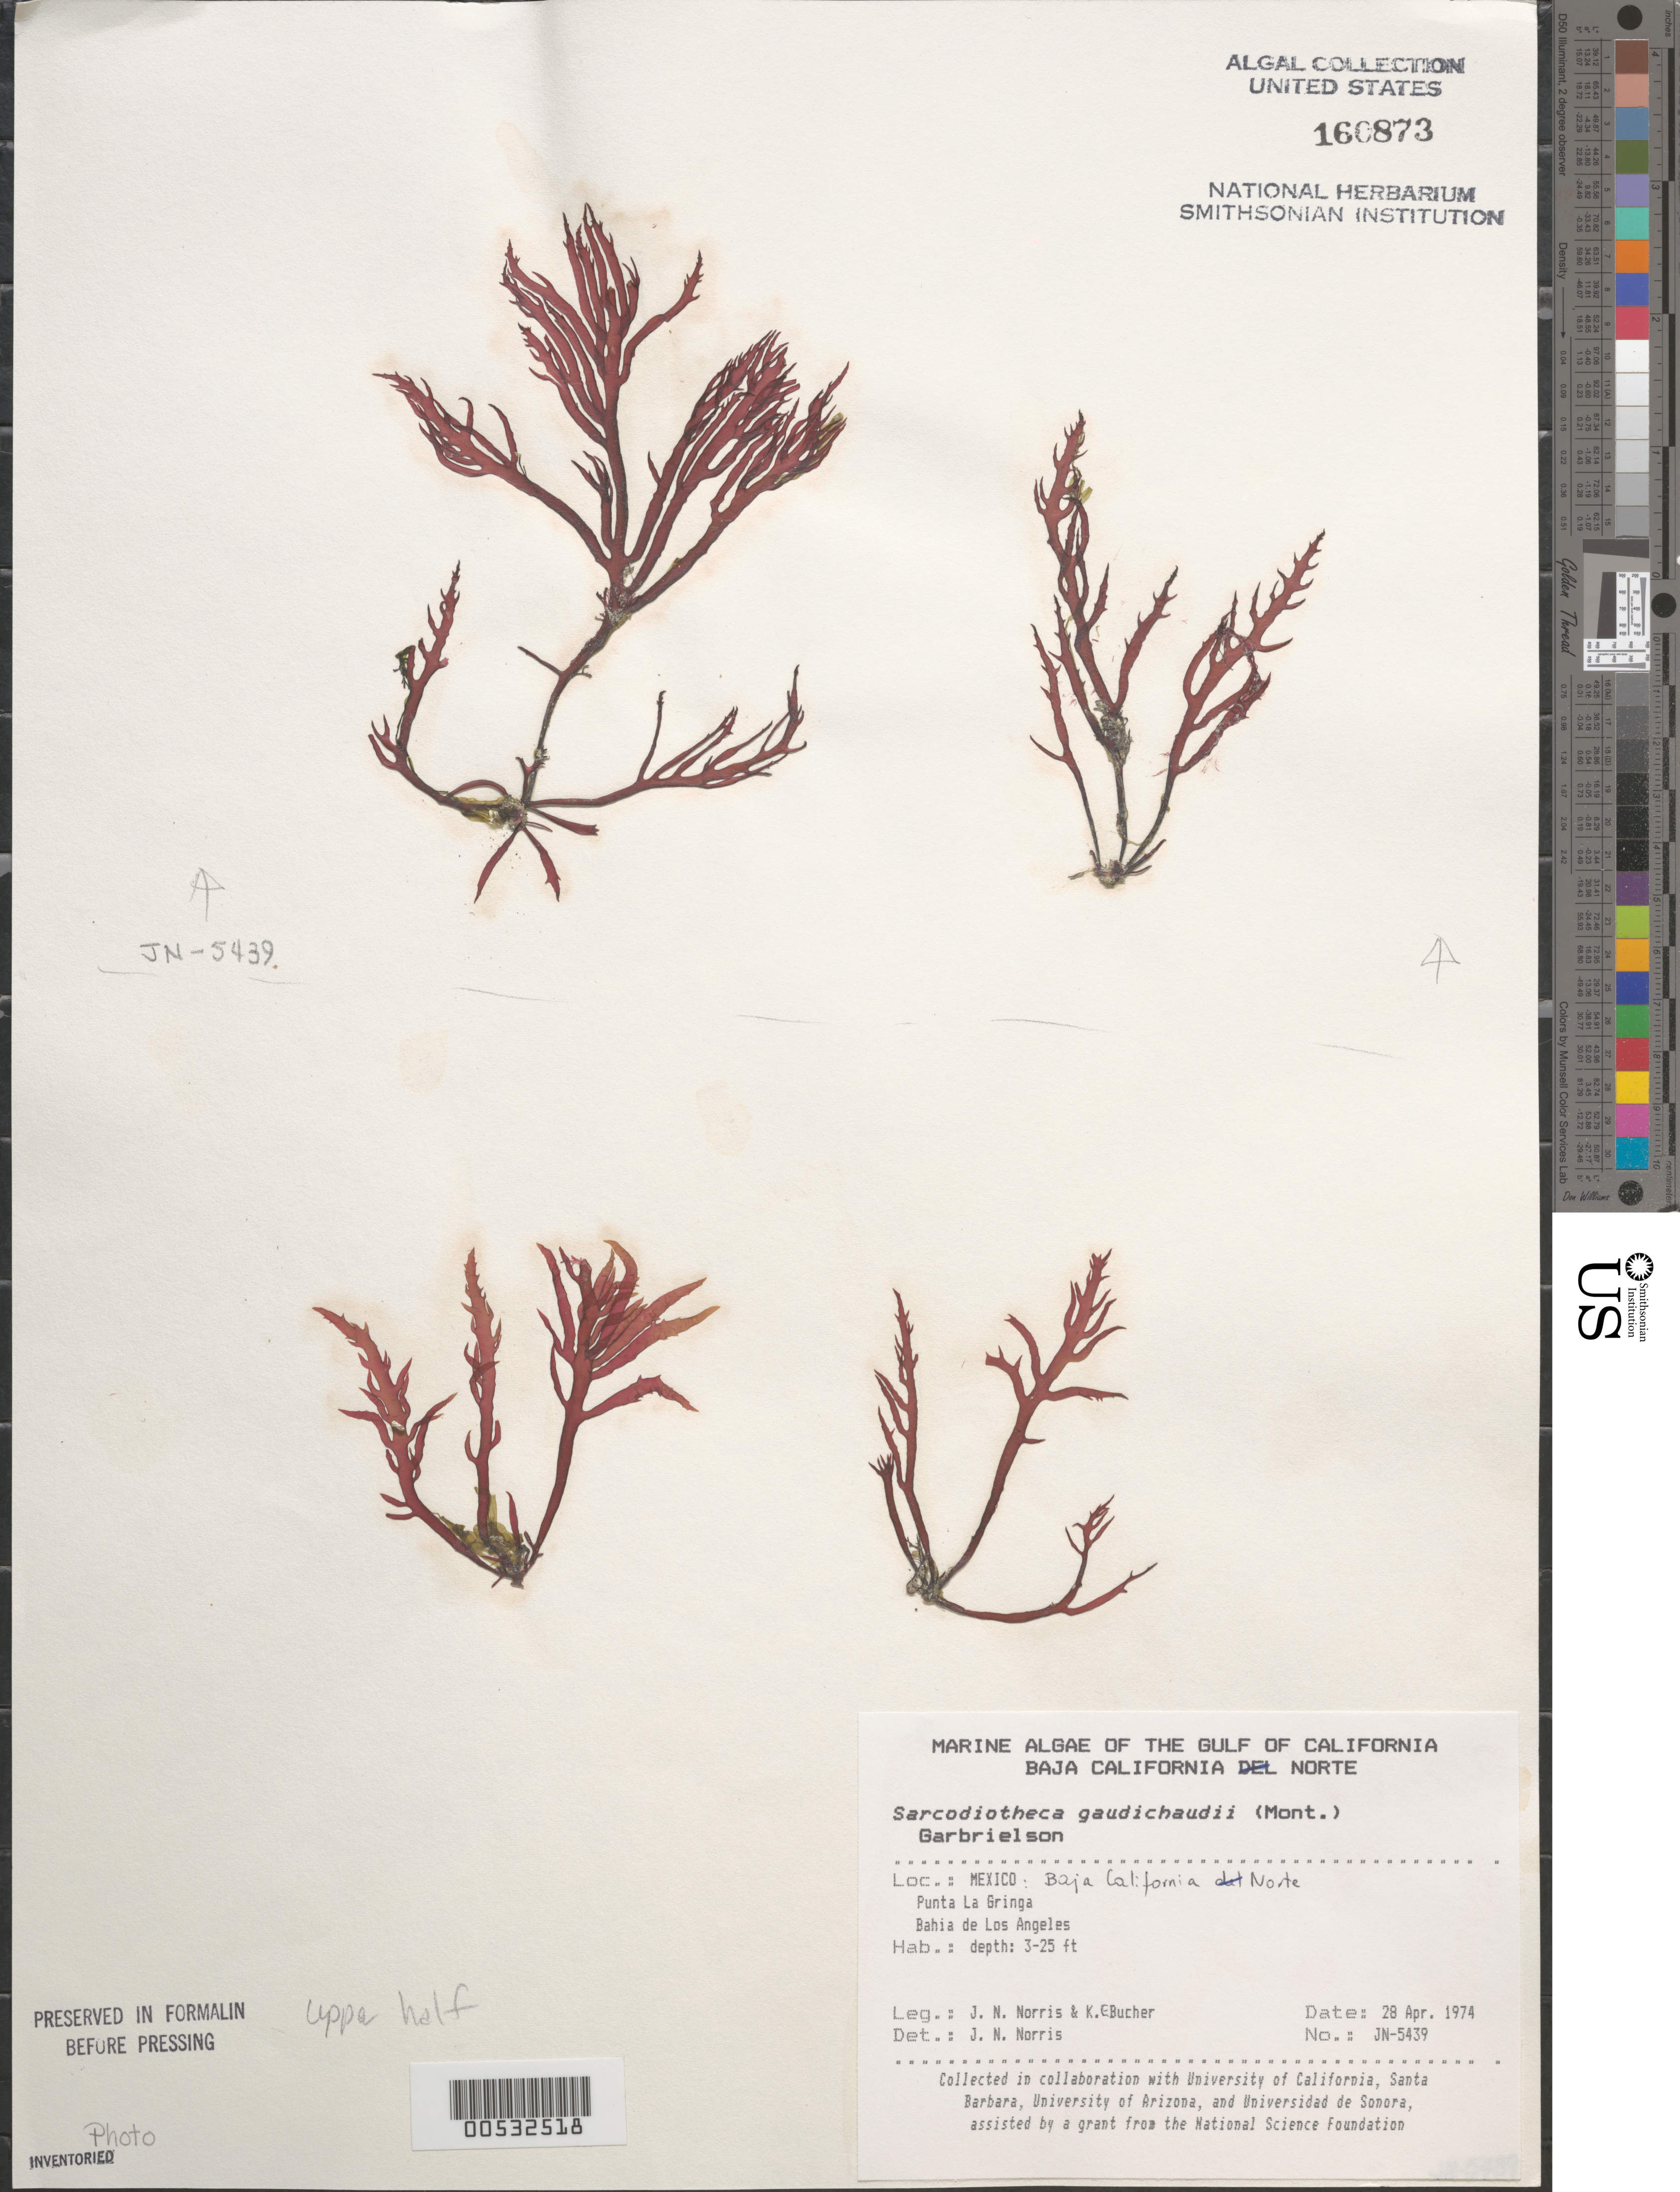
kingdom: Plantae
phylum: Rhodophyta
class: Florideophyceae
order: Gigartinales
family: Solieriaceae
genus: Sarcodiotheca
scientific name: Sarcodiotheca gaudichaudii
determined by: Norris, James N.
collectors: J. N. Norris & K. E. Bucher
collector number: JN-5439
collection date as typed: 28 Apr 1974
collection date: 1974-04-28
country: Mexico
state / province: Baja California Norte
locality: Punta La Gringa, Bahia de los Angeles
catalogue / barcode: US 160873